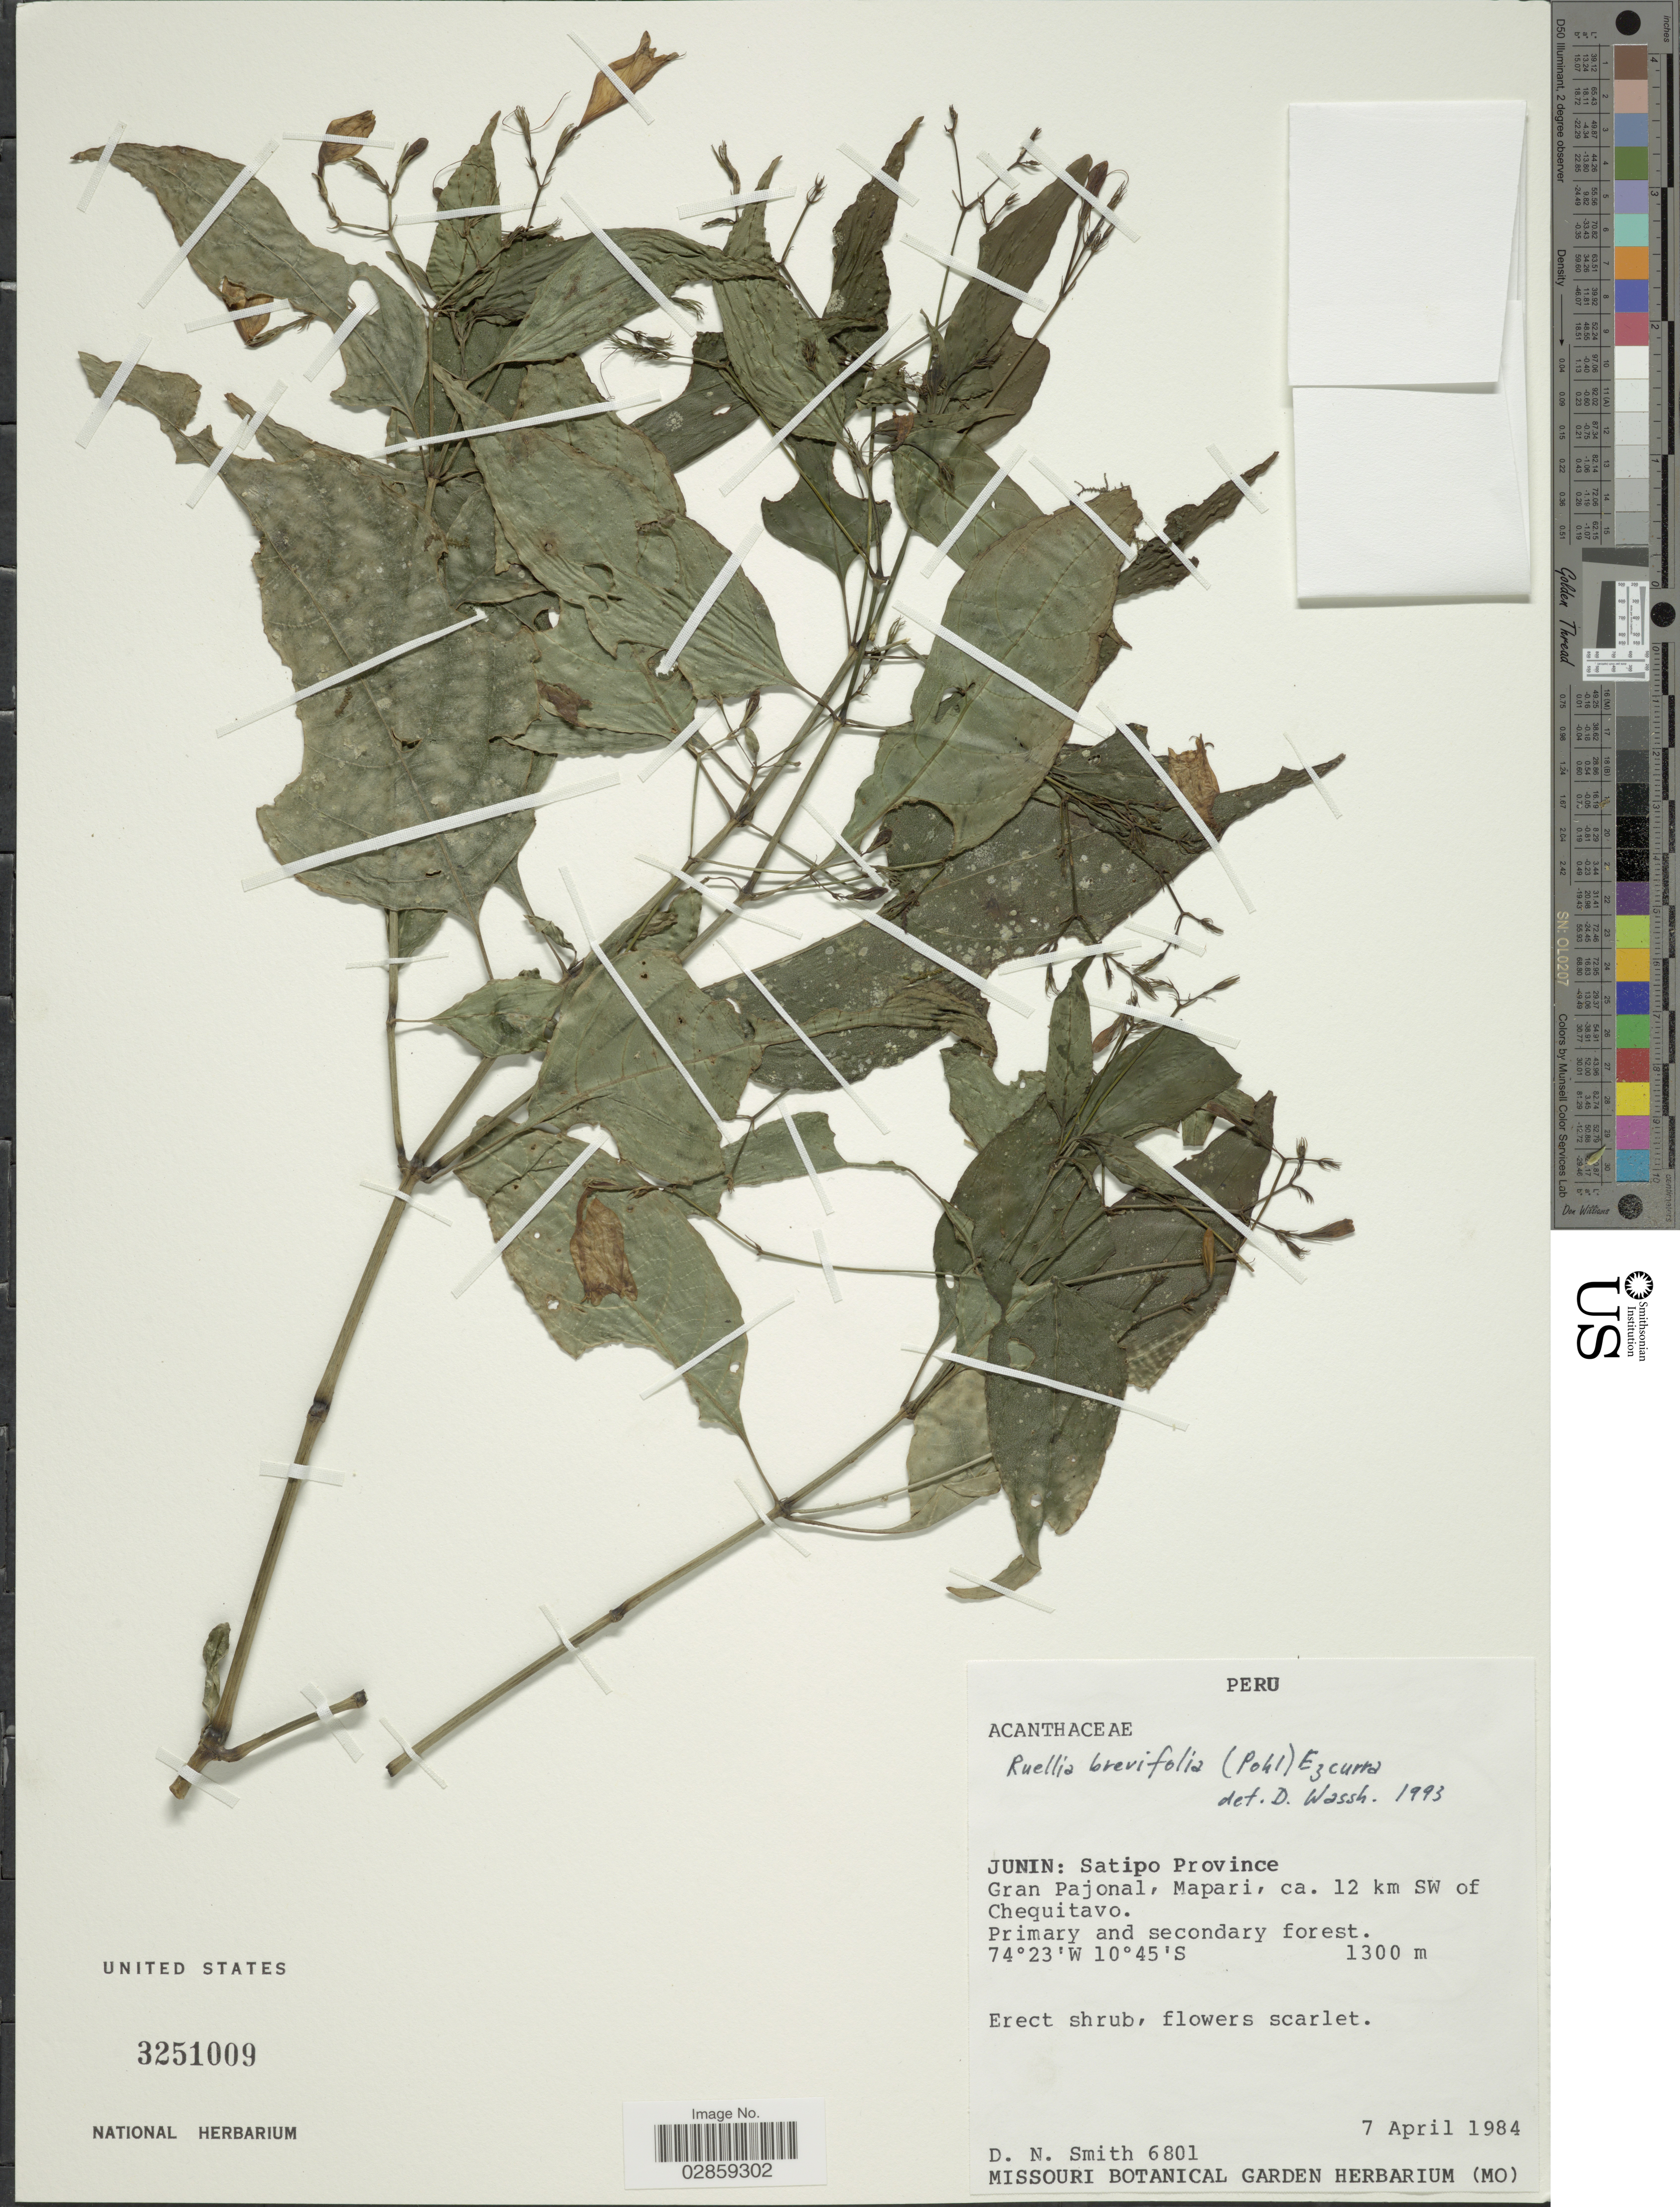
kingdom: Plantae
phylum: Tracheophyta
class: Magnoliopsida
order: Lamiales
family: Acanthaceae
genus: Ruellia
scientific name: Ruellia brevifolia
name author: (Pohl) C. Ezcurra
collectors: D. Smith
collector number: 6801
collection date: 1984-04-07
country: Peru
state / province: Junín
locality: Satipo Province, Gran Pajonal, Mapari, ca. 12 km SW of Chequitavo.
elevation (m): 1300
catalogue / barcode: US 3251009